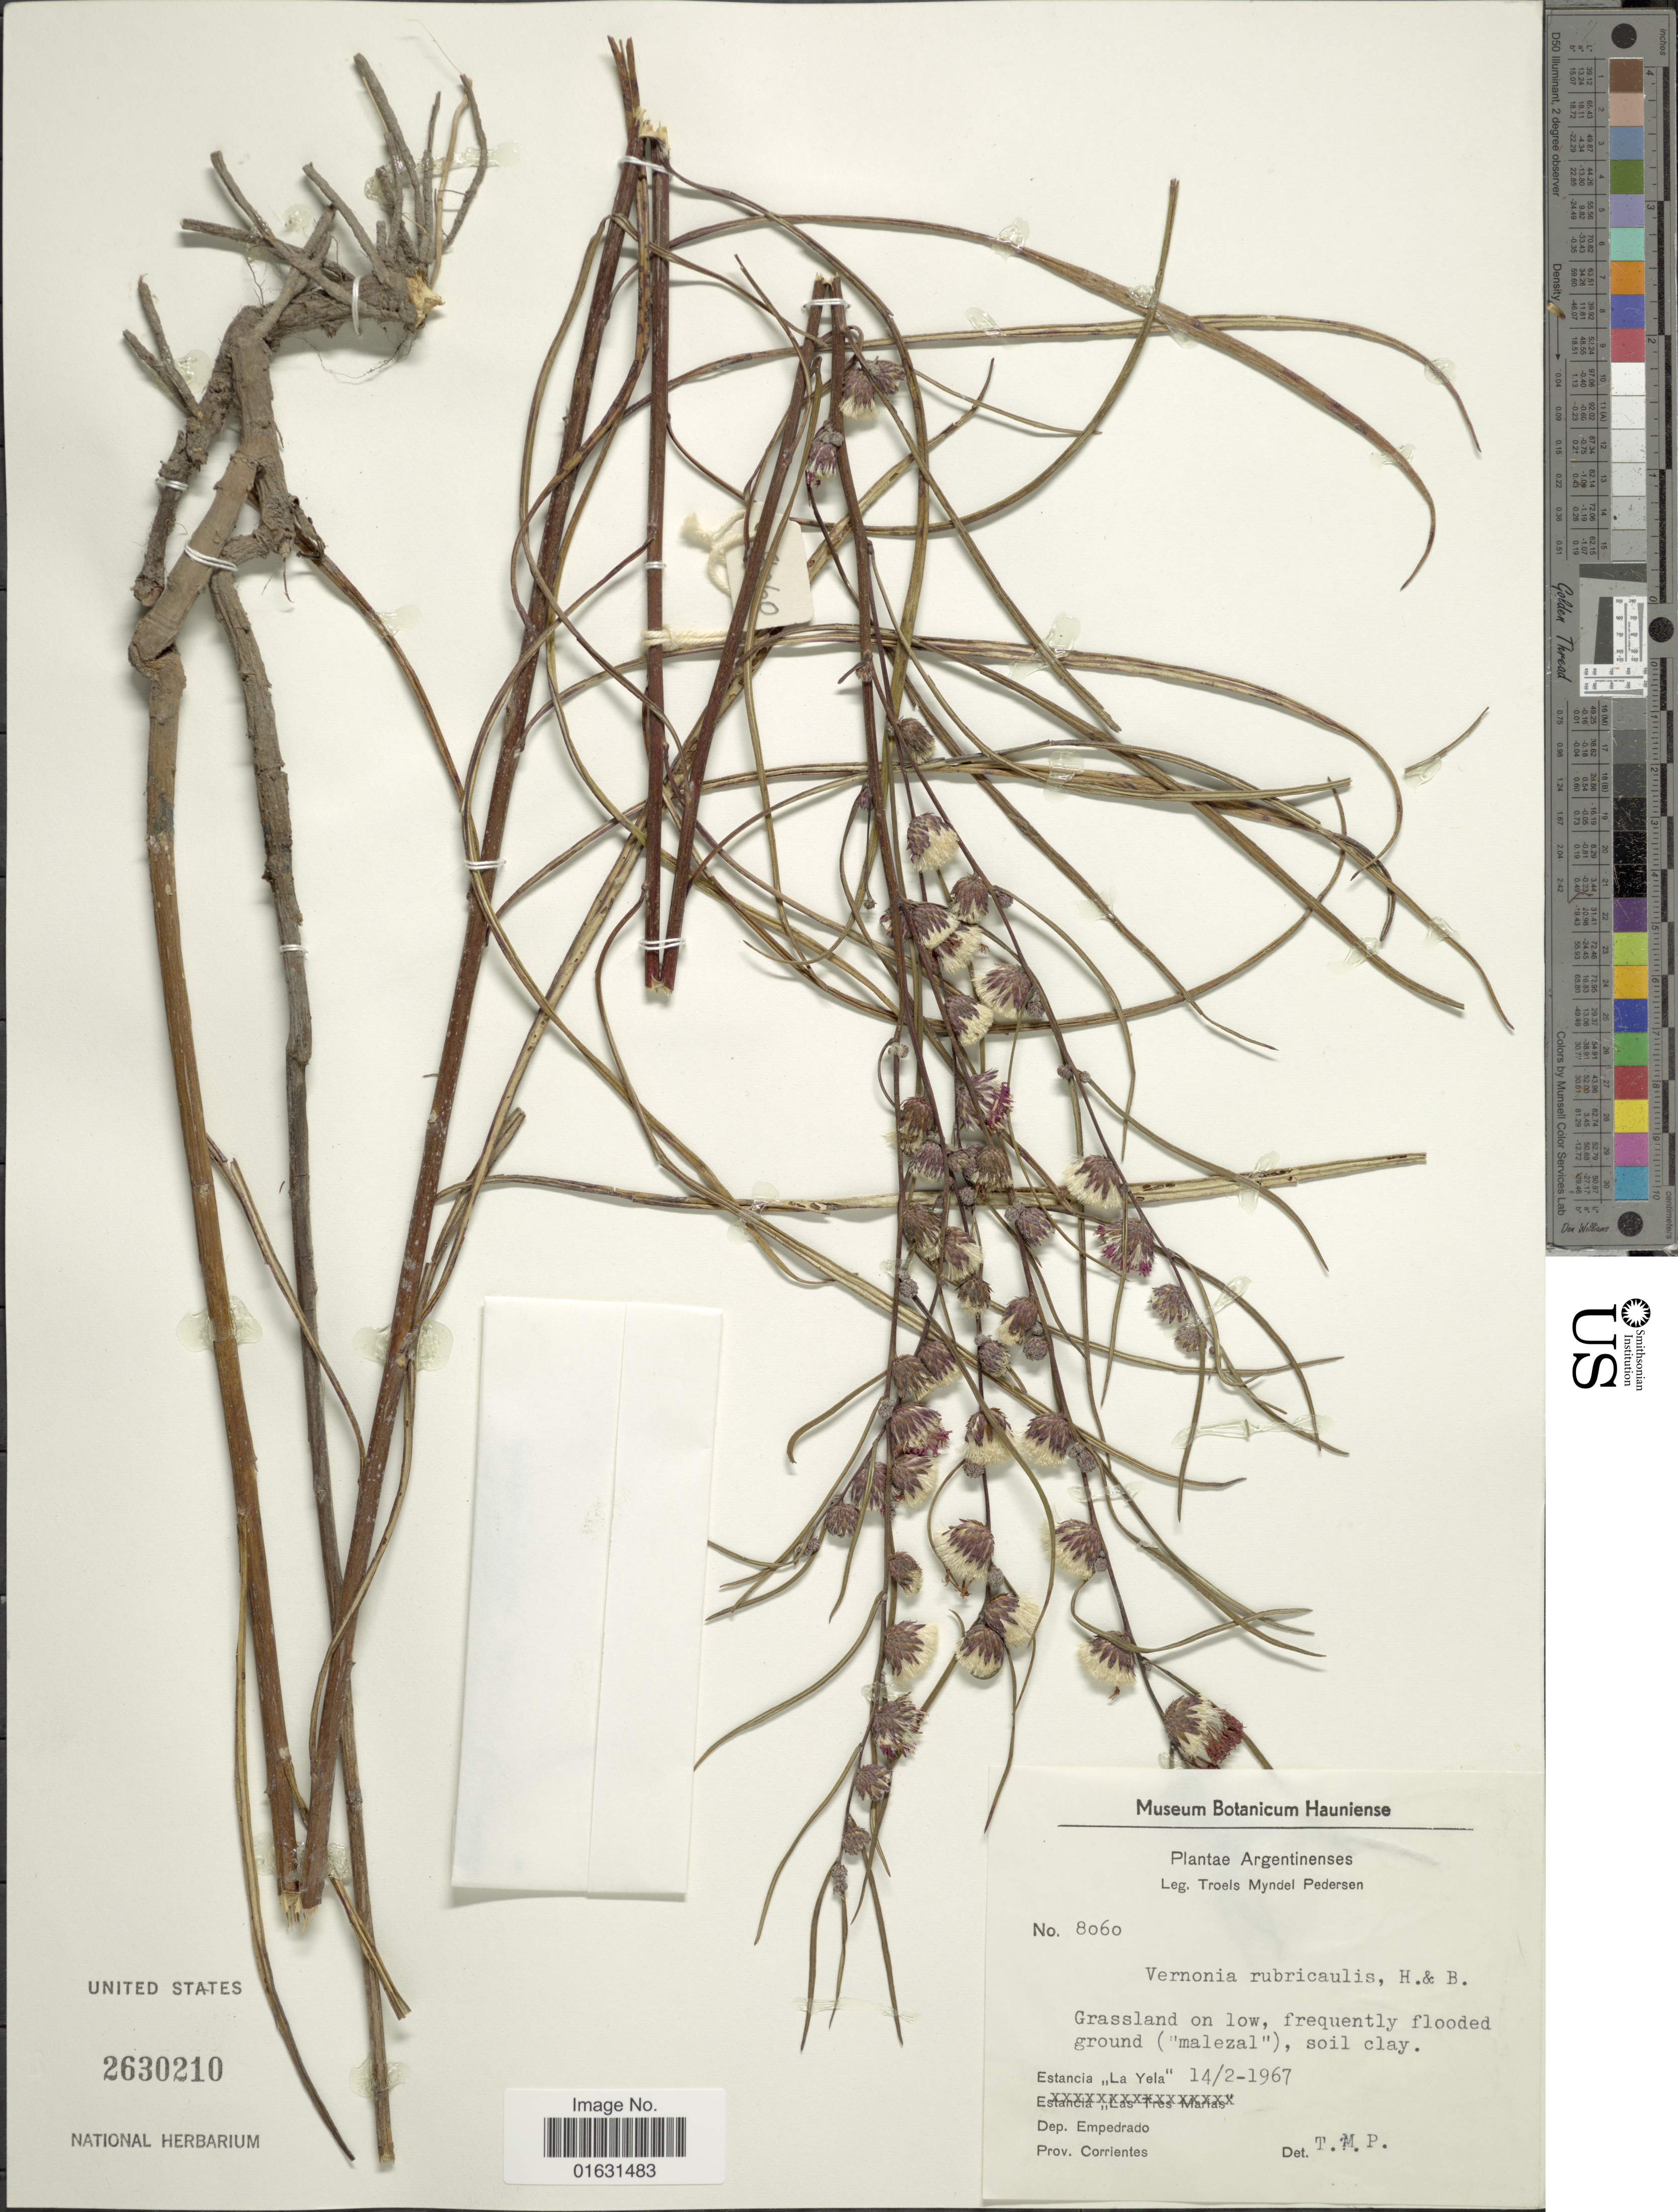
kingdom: Plantae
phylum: Tracheophyta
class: Magnoliopsida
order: Asterales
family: Asteraceae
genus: Lessingianthus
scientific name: Lessingianthus rubricaulis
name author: (Humb. & Bonpl.) H. Rob.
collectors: T. Pederson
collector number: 8060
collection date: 1967-02-14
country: Argentina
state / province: Corrientes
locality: Estancia La Yela, Dep. Empedrado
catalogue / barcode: US 2630210